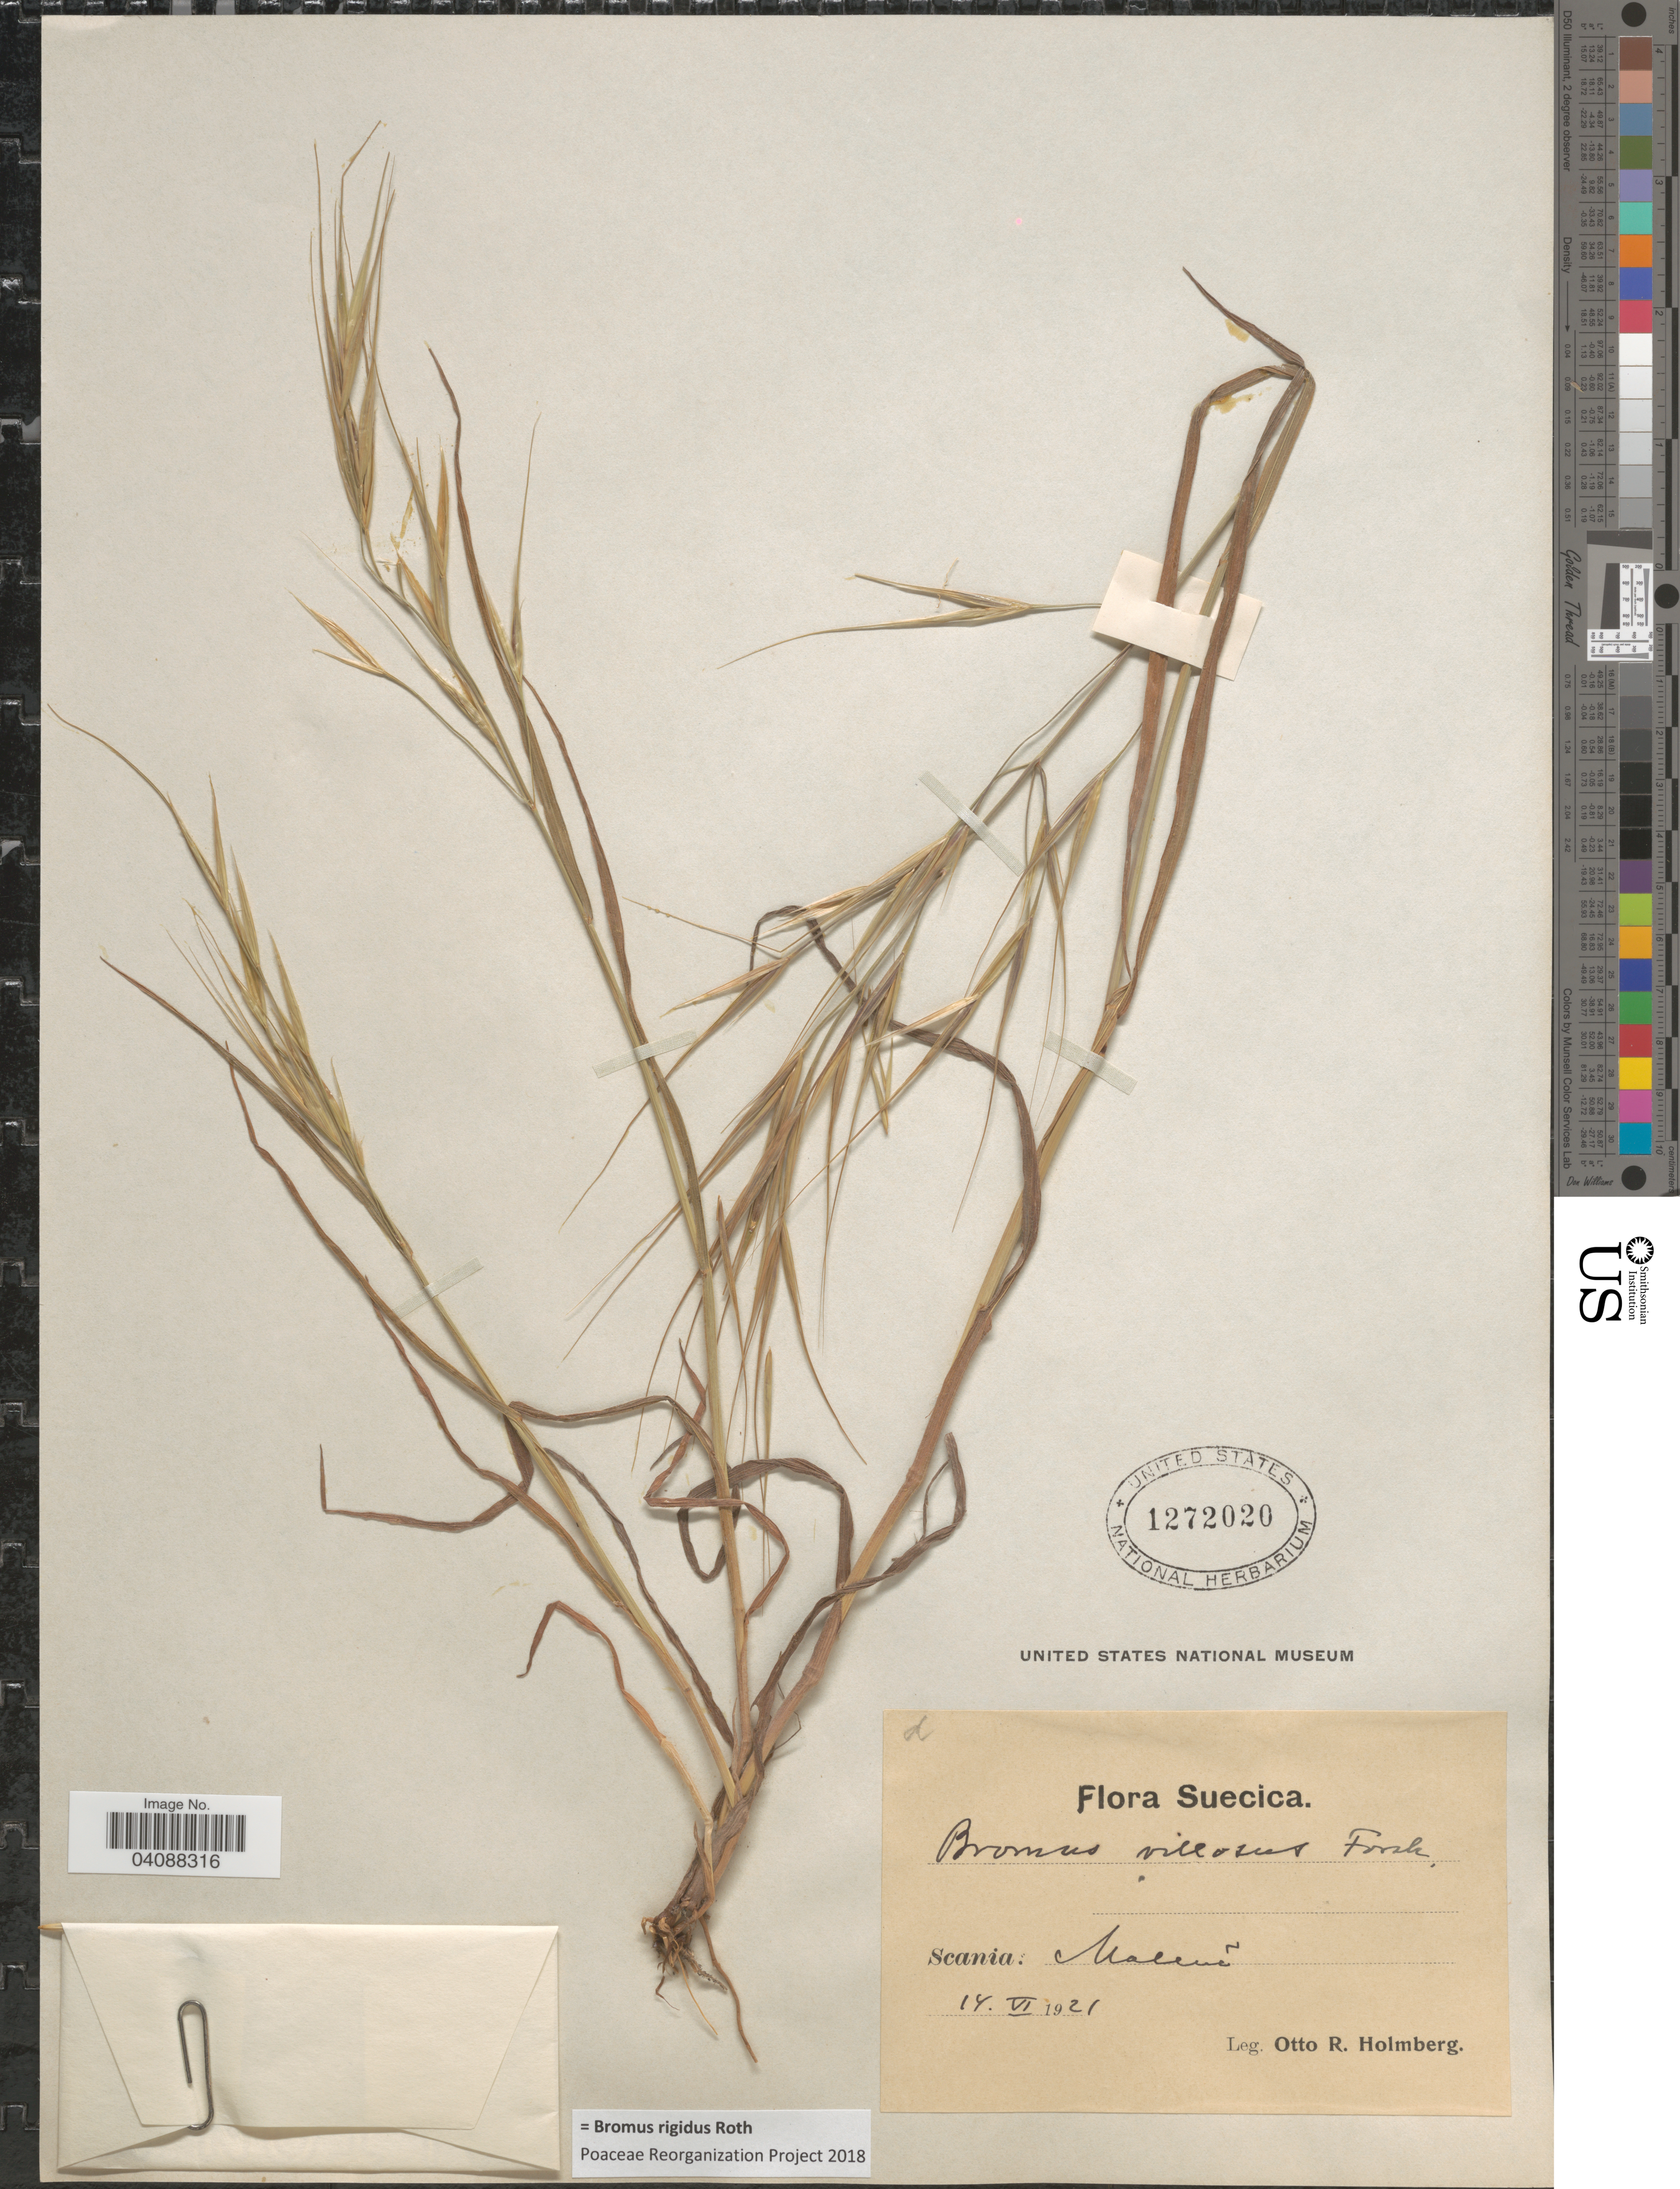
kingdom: Plantae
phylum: Tracheophyta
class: Liliopsida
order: Poales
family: Poaceae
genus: Bromus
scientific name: Bromus rigidus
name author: Roth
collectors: O. Holmberg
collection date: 1921-06-14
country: Sweden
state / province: Skåne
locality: Suecica. Scania: Malmo.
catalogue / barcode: US 1272020